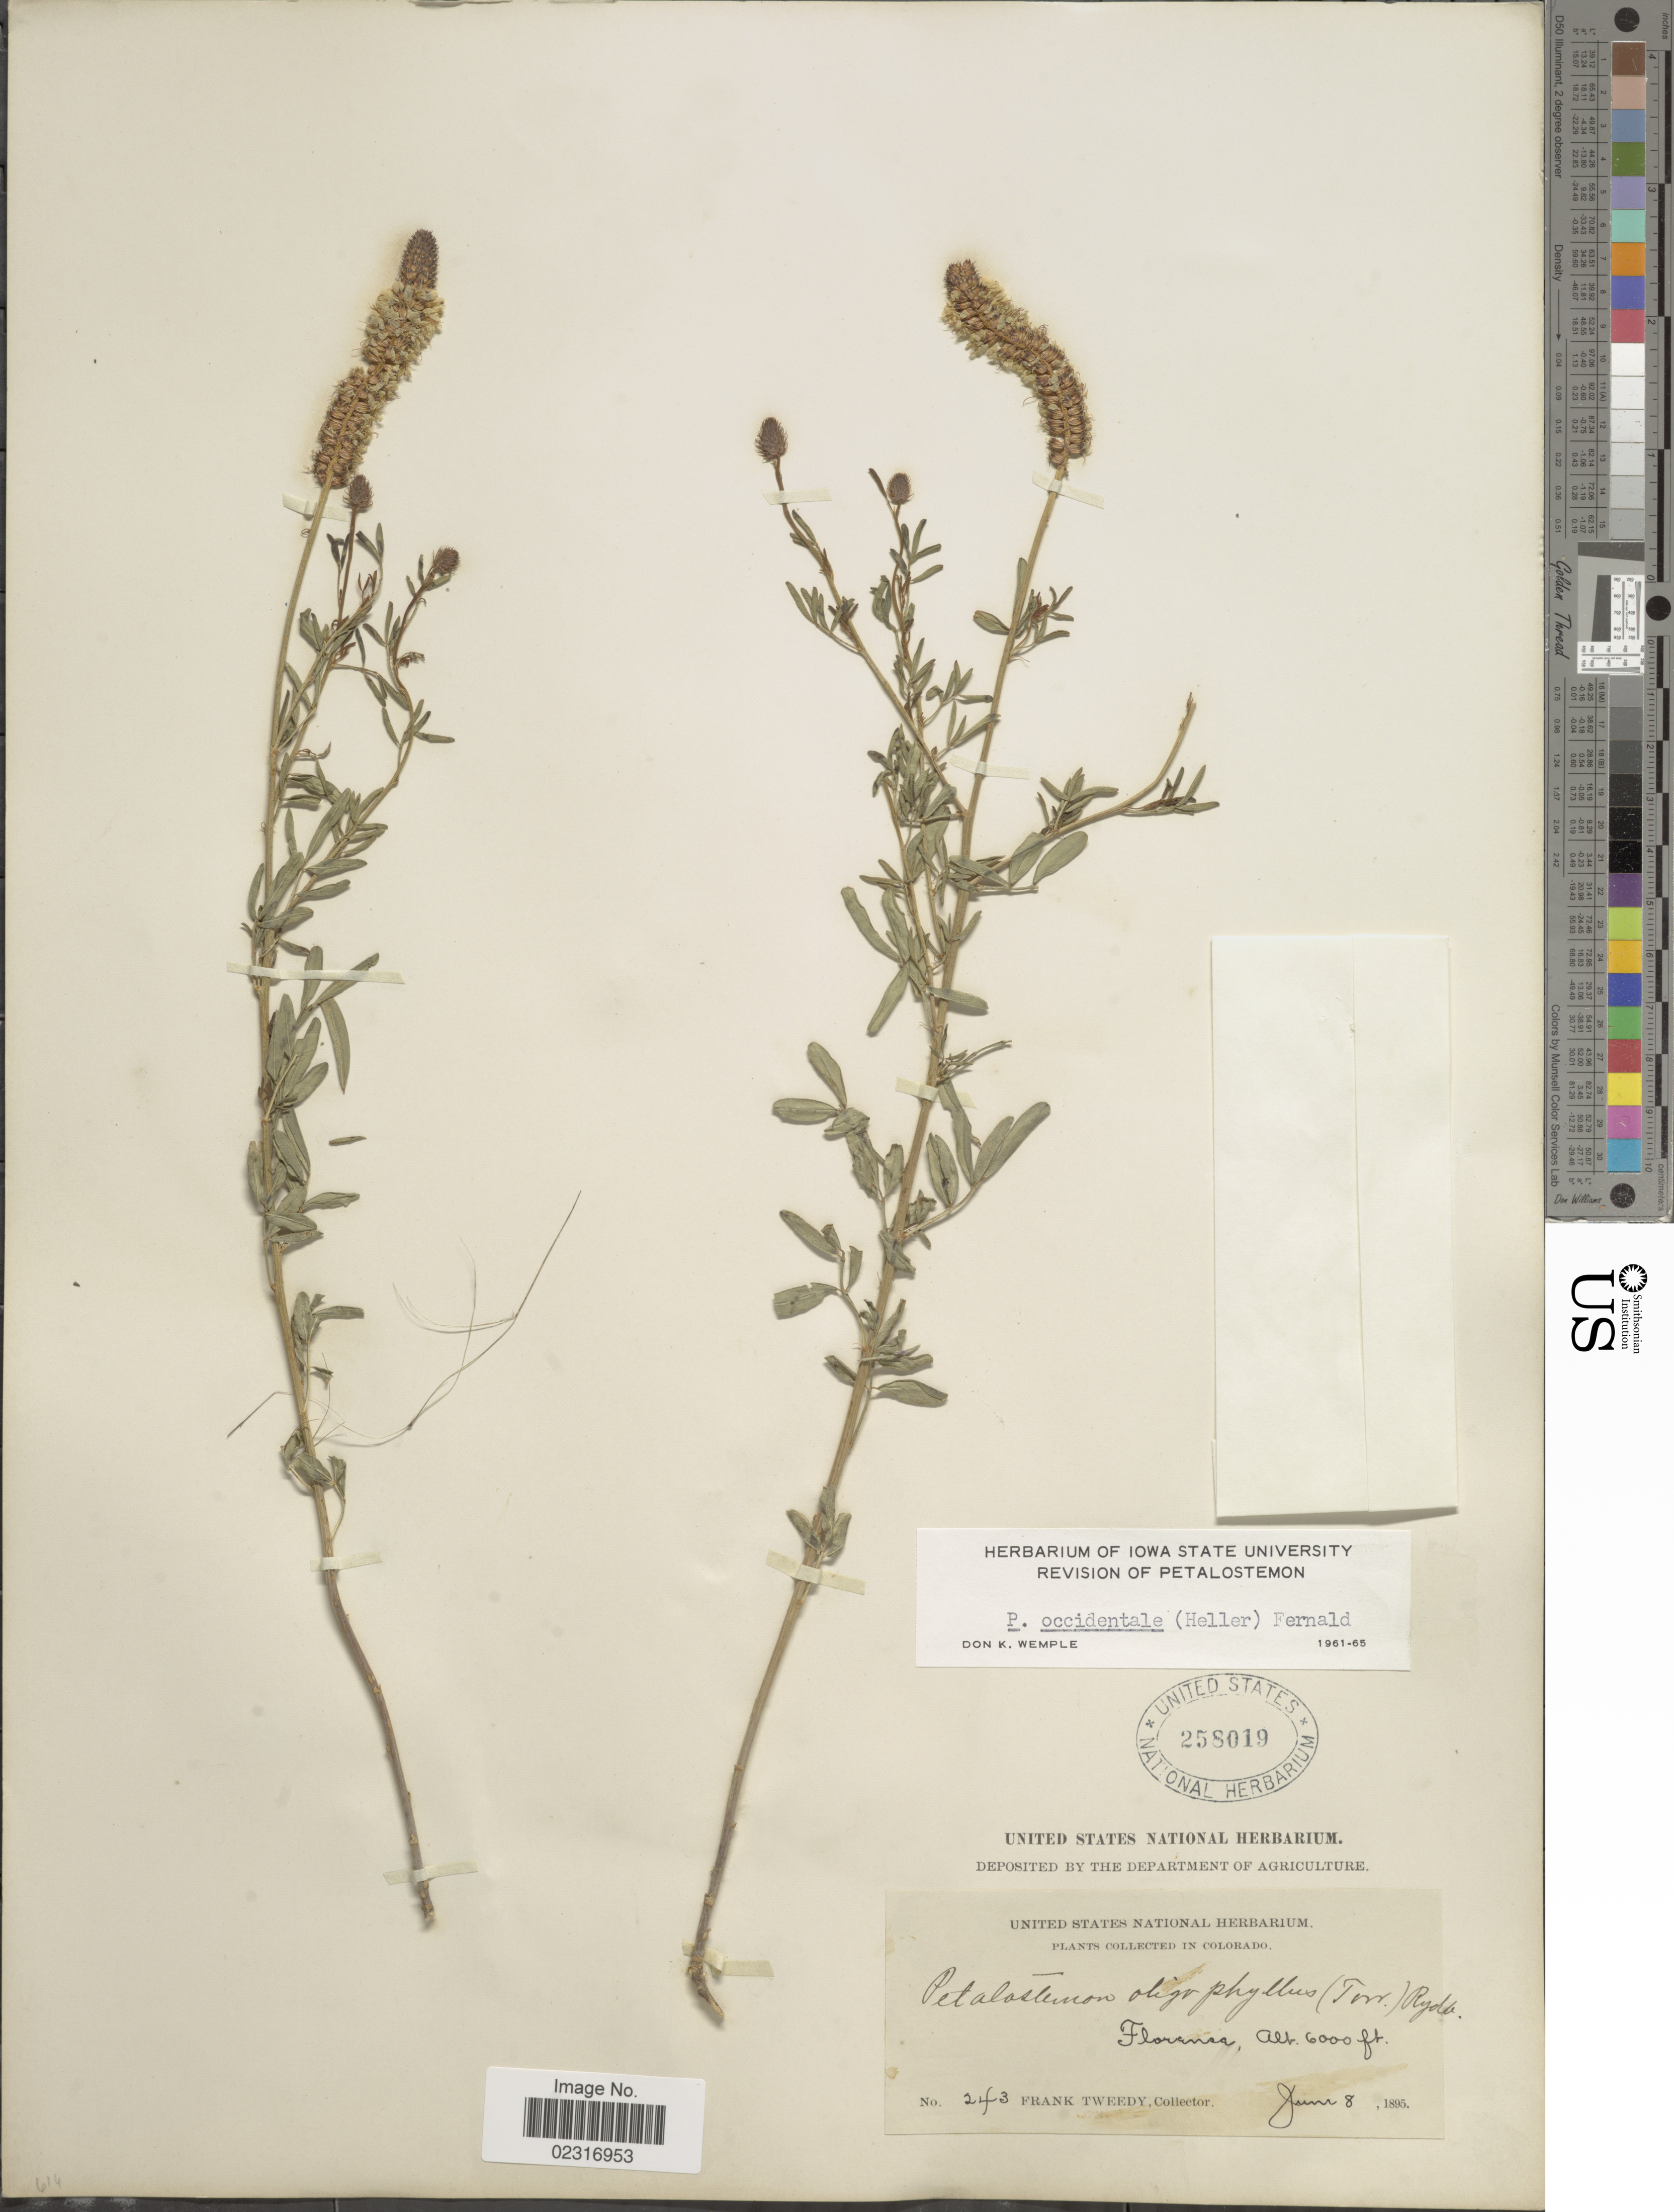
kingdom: Plantae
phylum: Tracheophyta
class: Magnoliopsida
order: Fabales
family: Fabaceae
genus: Dalea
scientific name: Dalea candida var. oligophylla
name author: (Torr) Shinners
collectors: F. Tweedy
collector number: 243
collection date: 1895-06-08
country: United States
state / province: Colorado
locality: Florence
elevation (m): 1829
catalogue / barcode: US 258019